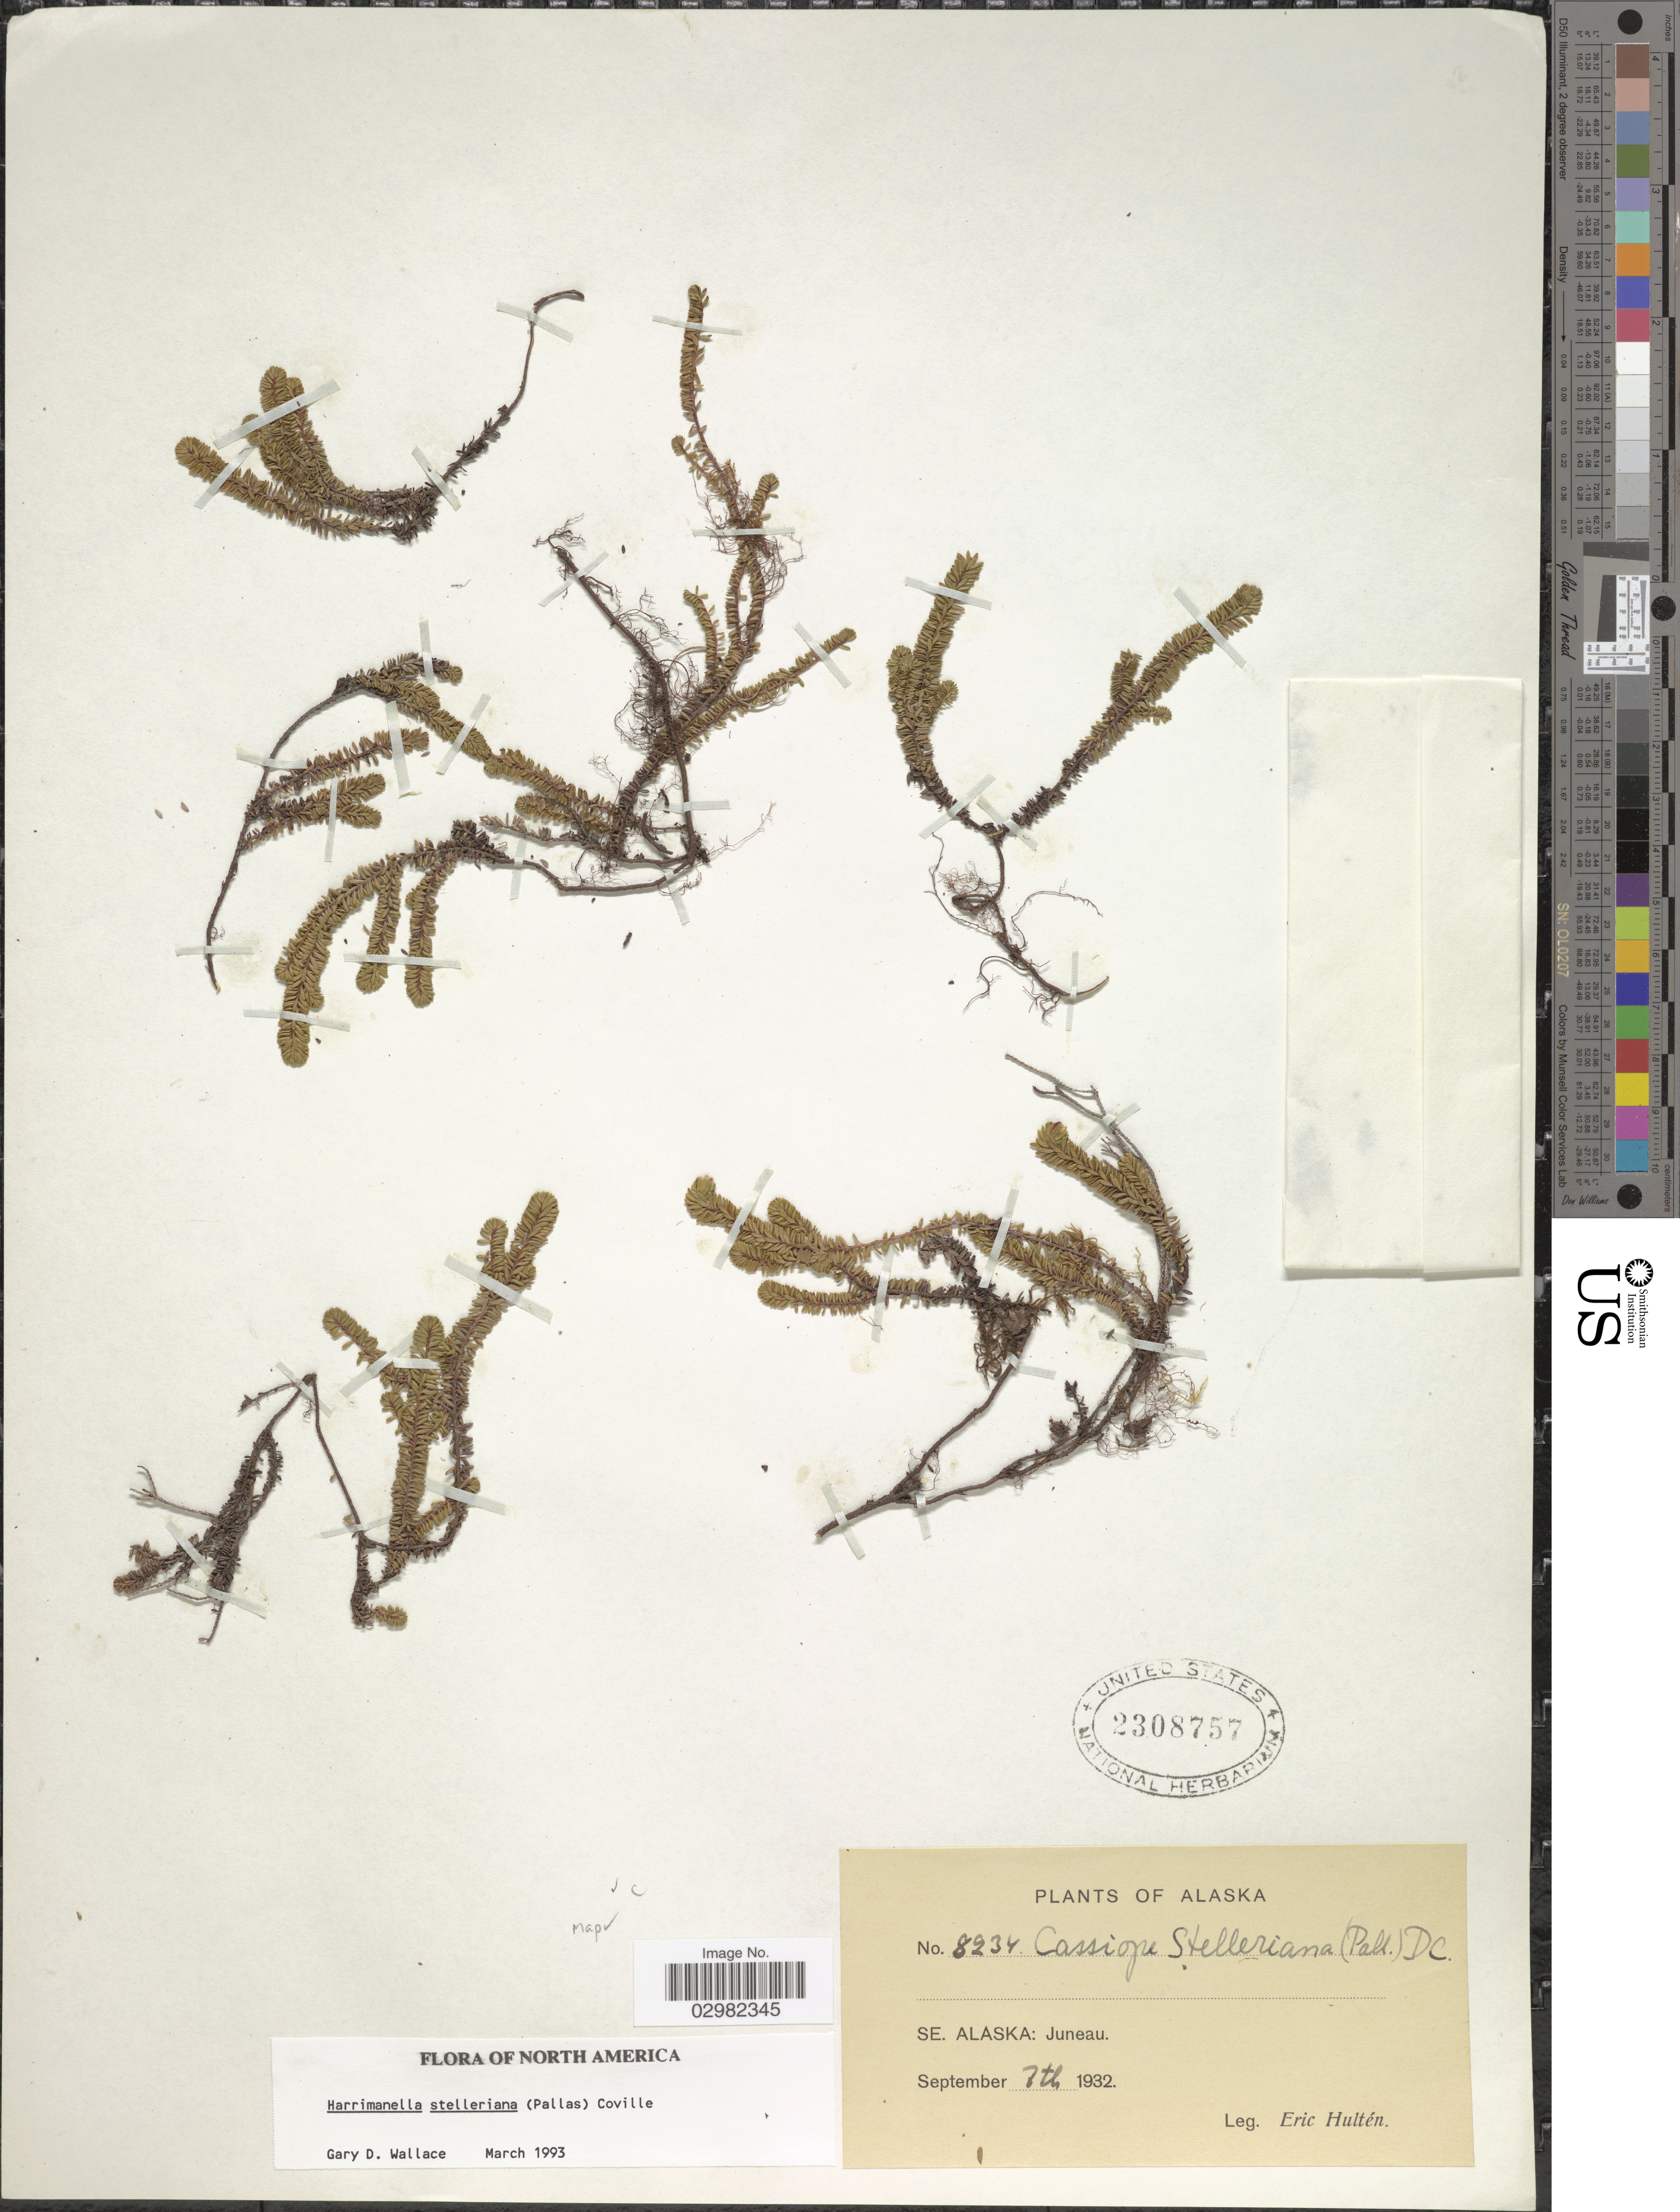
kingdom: Plantae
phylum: Tracheophyta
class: Magnoliopsida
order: Ericales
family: Ericaceae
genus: Harrimanella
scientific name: Harrimanella stelleriana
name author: (Pall.) Coville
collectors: E. G. Hultén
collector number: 8234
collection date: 1932-09-07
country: United States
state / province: Alaska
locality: SE. Alaska: Juneau.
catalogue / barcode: US 2308757